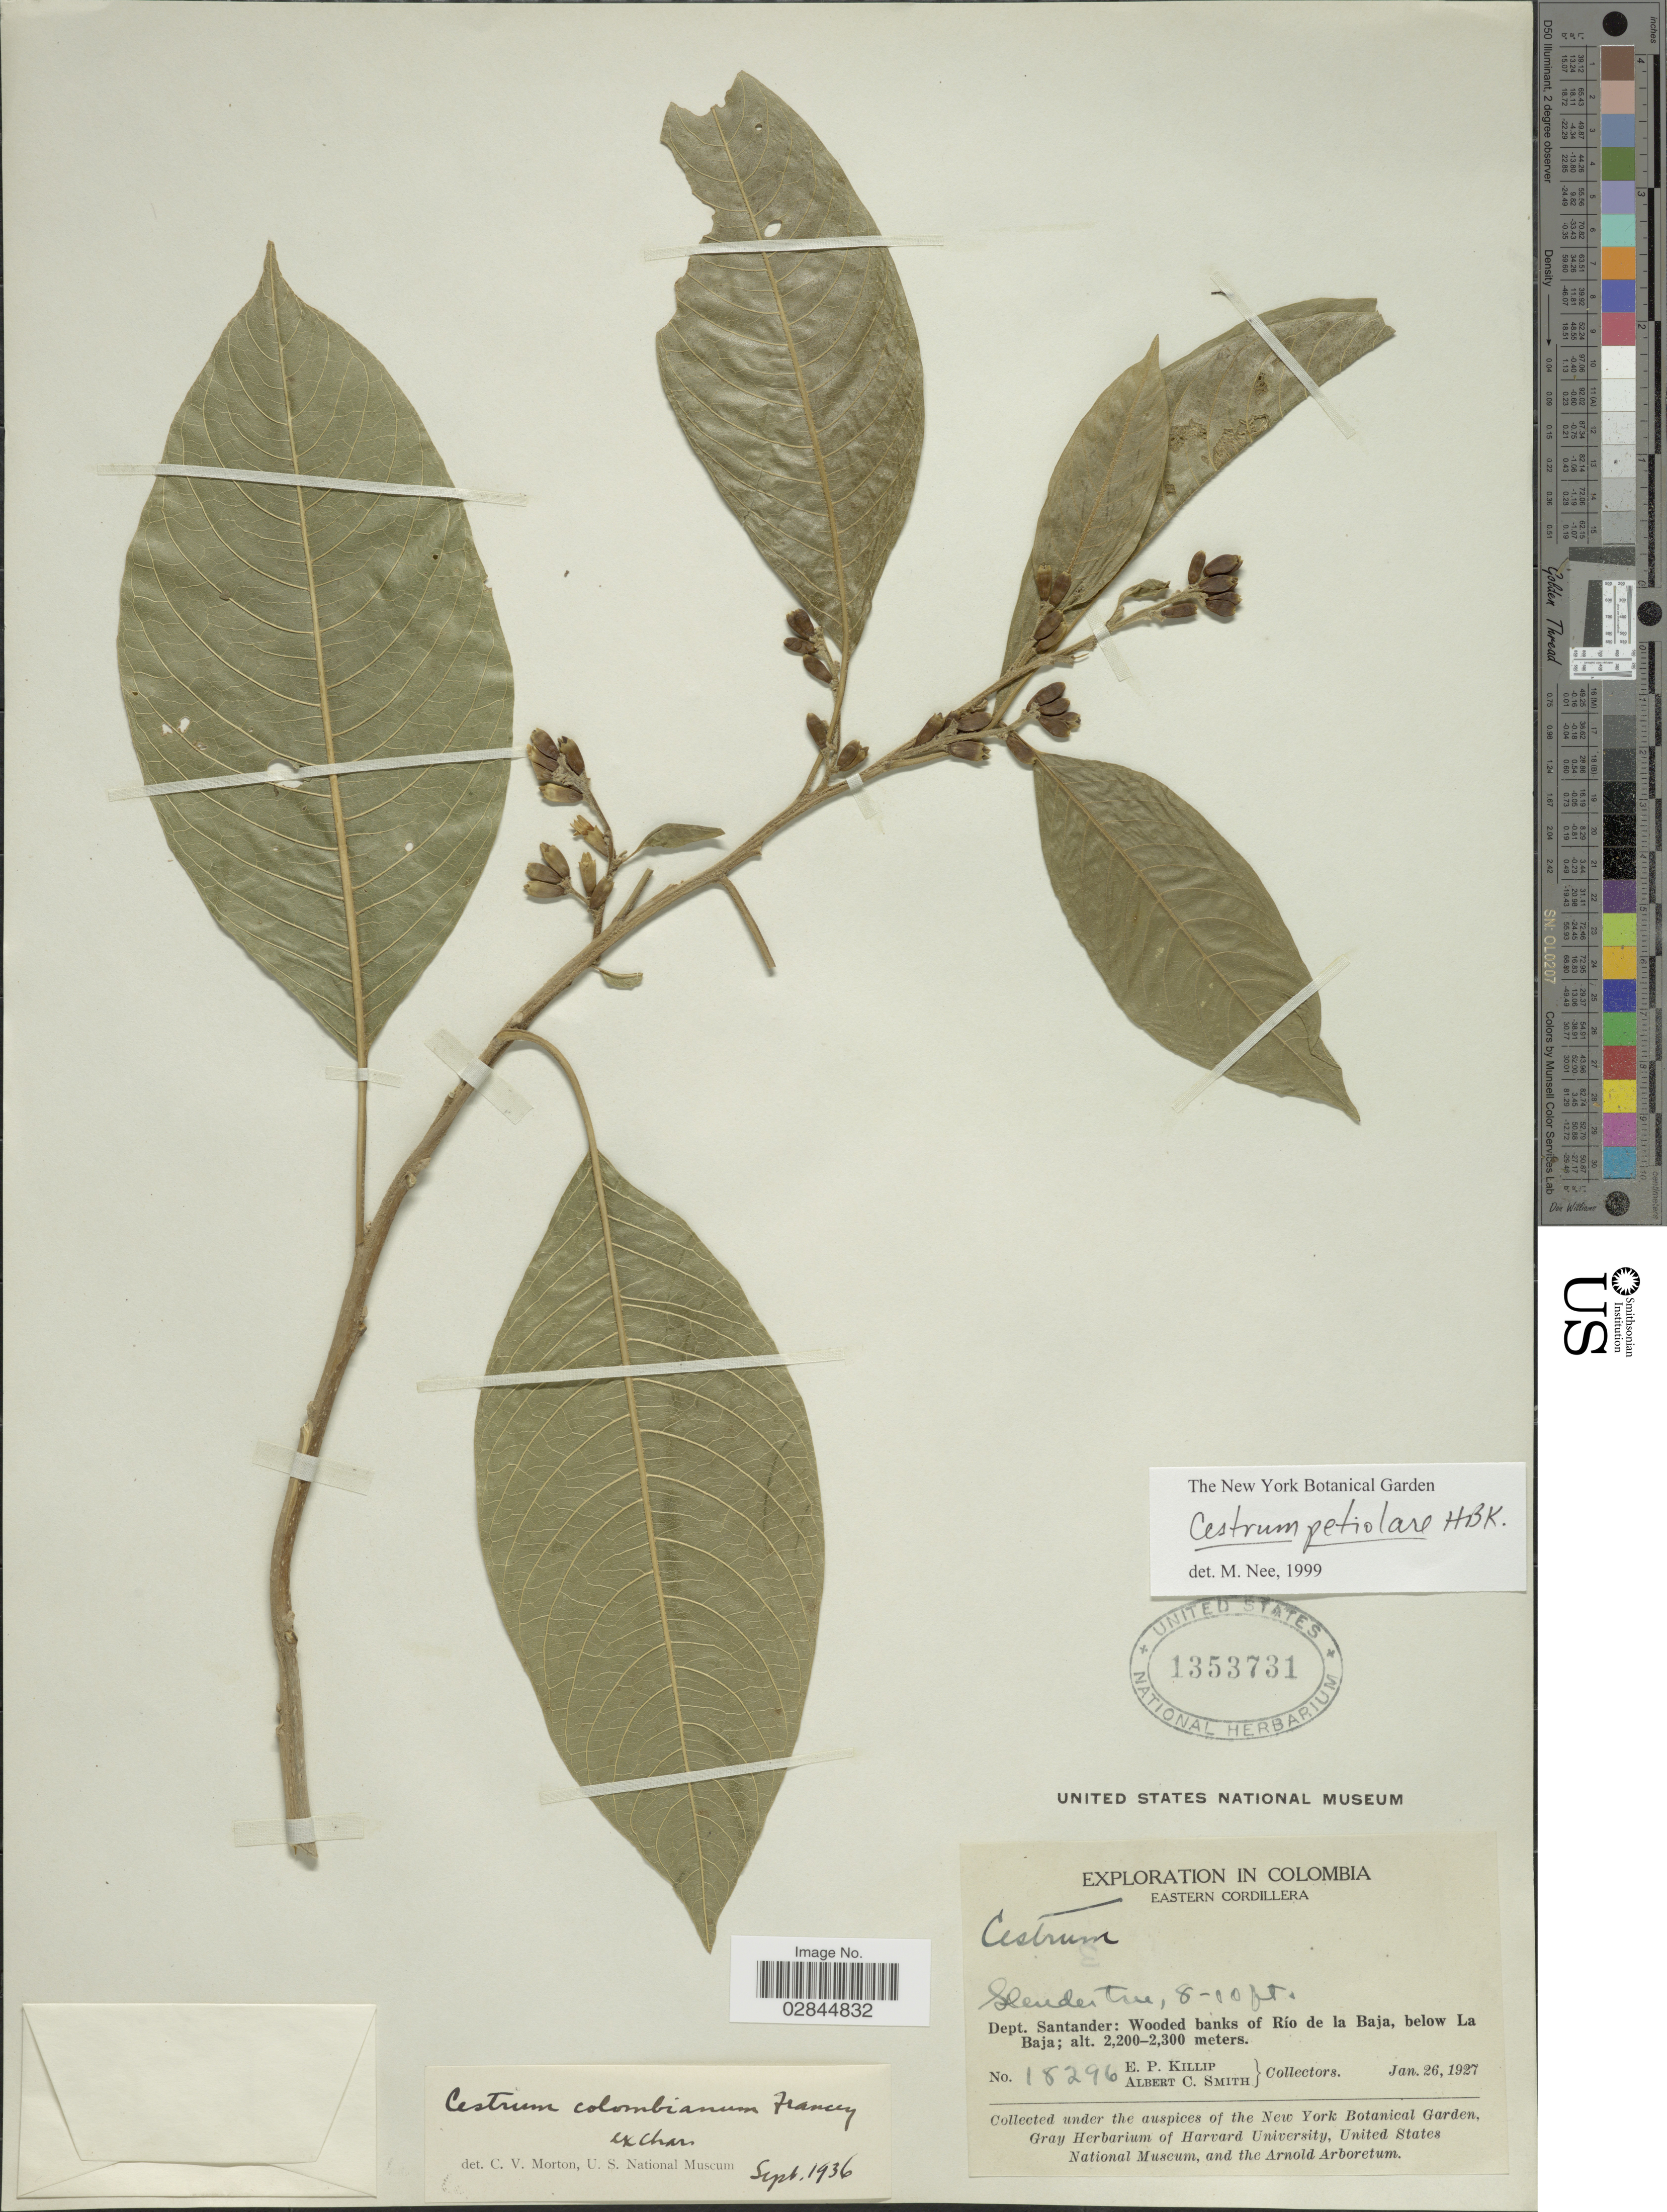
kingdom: Plantae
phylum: Tracheophyta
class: Magnoliopsida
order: Solanales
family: Solanaceae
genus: Cestrum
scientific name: Cestrum petiolare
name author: Kunth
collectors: E. P. Killip & A. C. Smith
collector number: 18296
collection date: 1927-01-26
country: Colombia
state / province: Santander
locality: Eastern Cordillera. Dept. Santander: Wooded banks of Río de la Baja, below La Baja.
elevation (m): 2200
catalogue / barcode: US 1353731